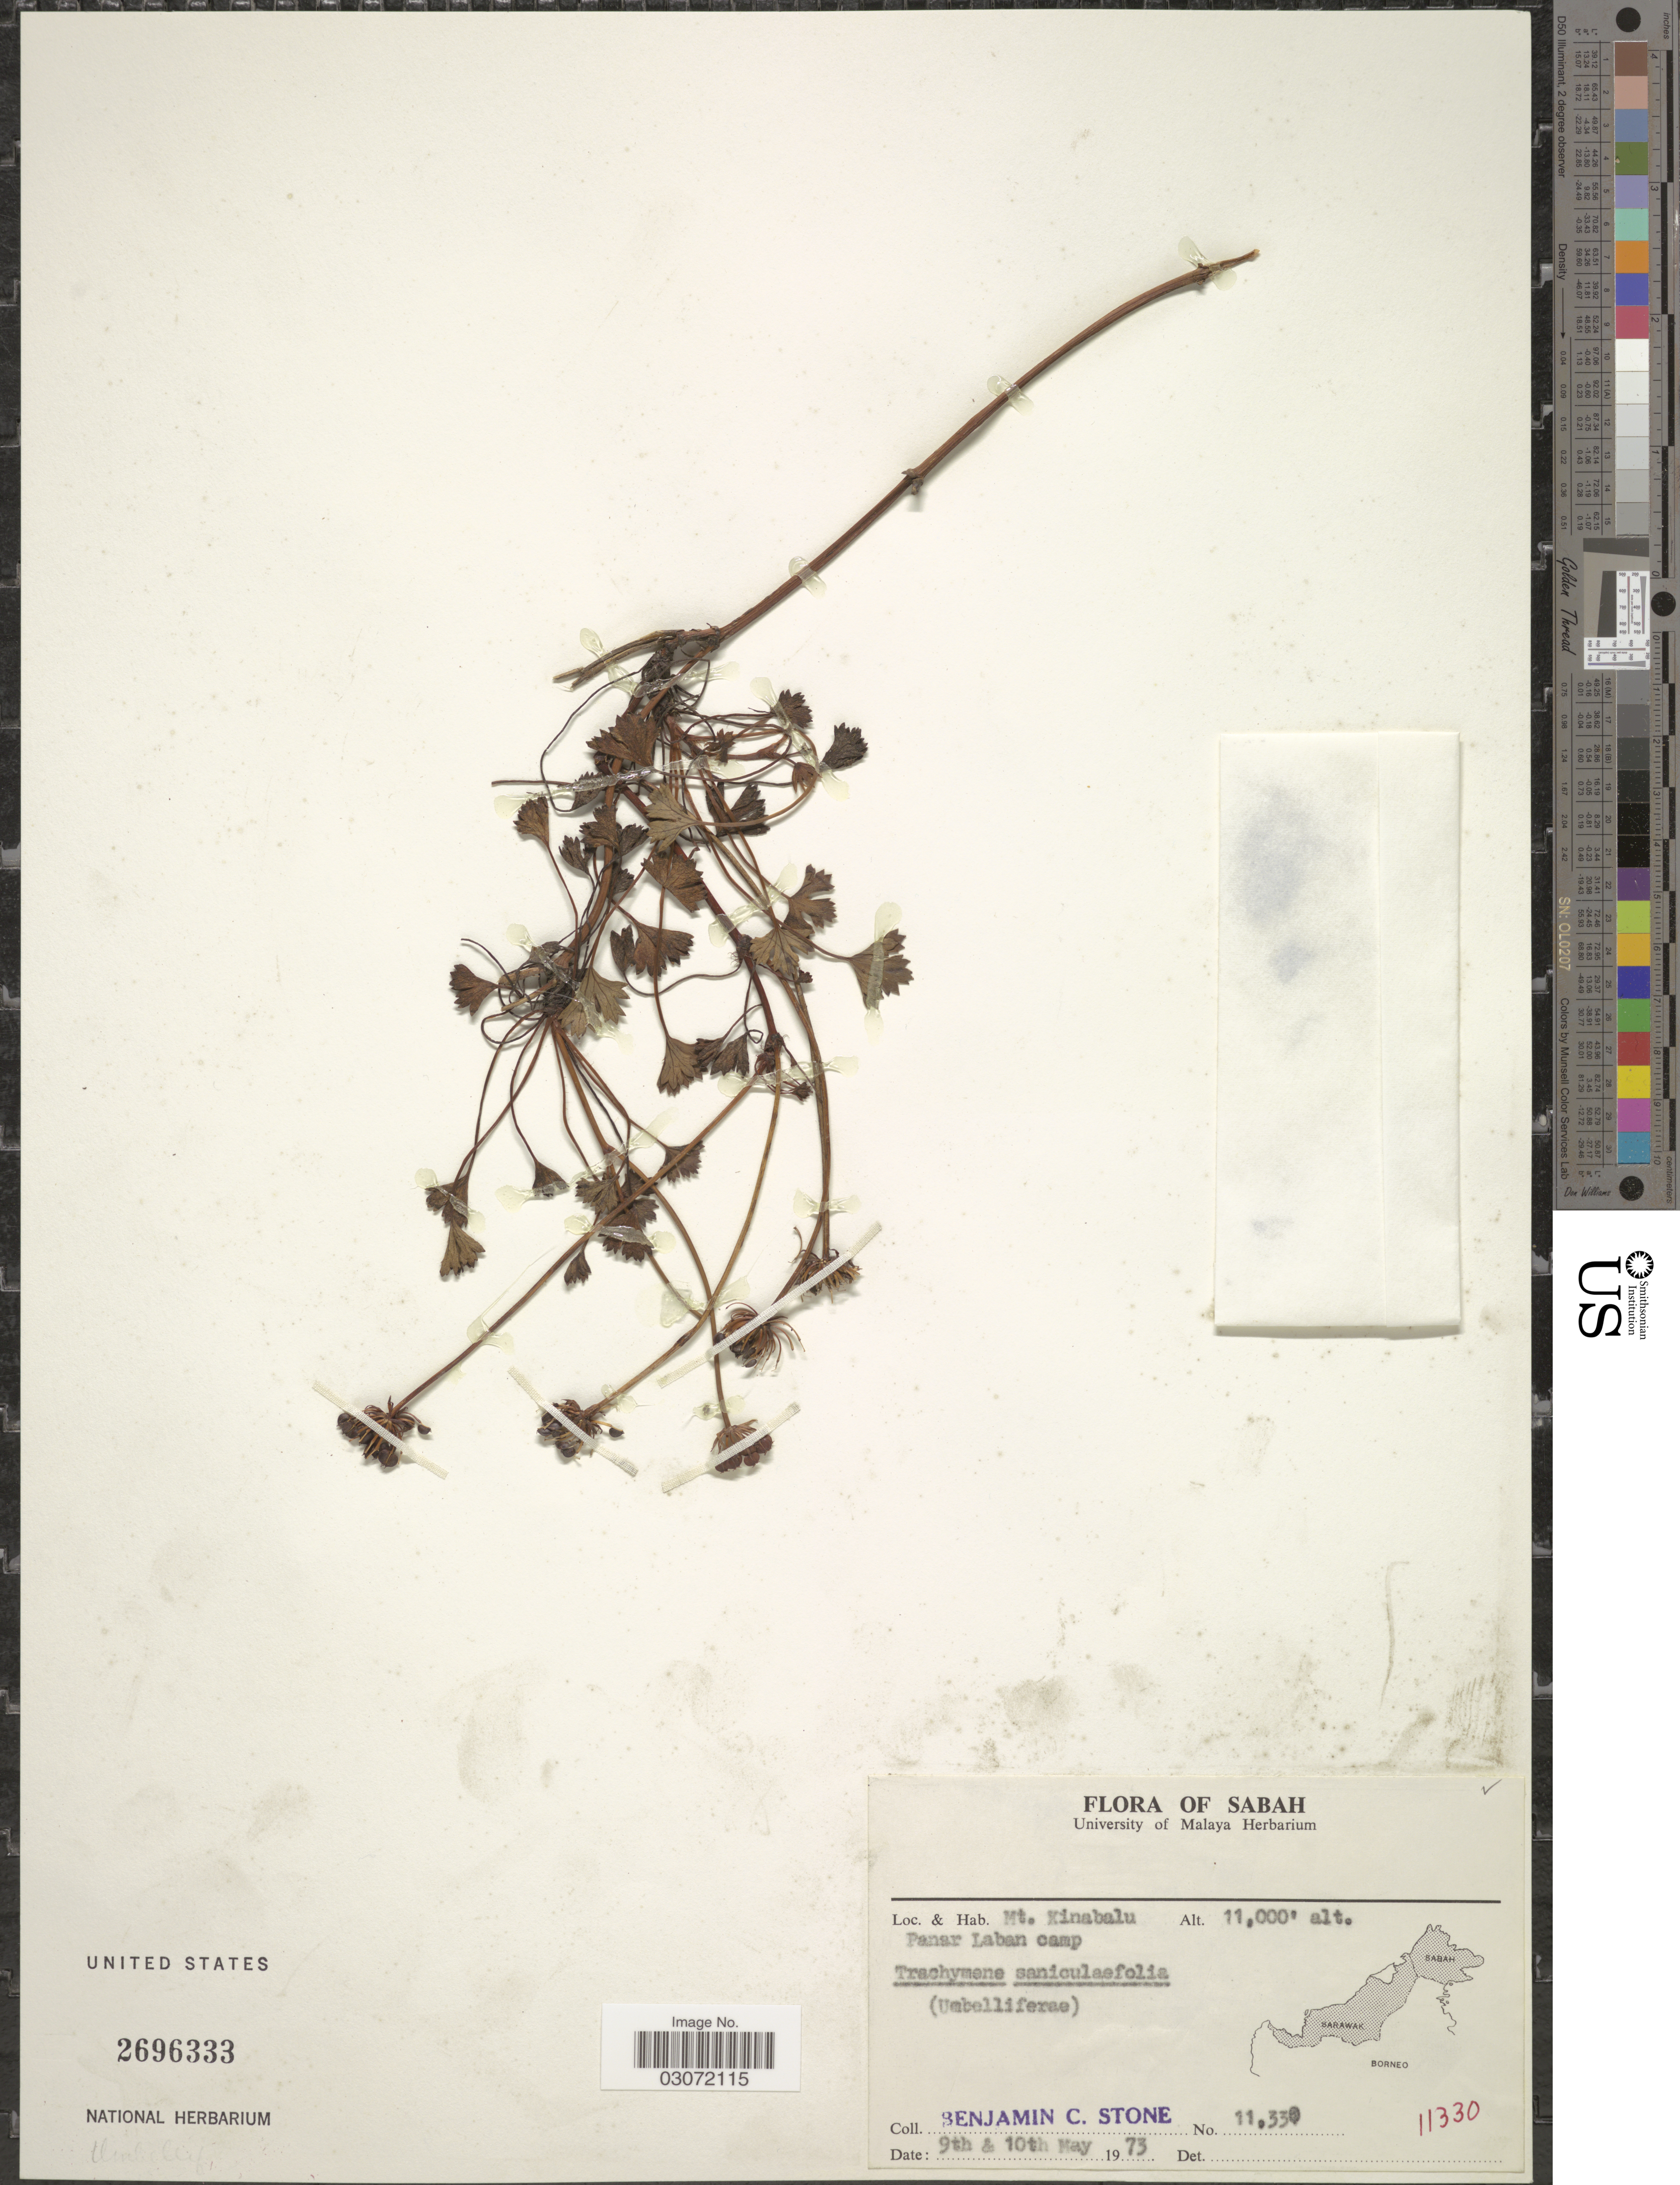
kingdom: Plantae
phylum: Tracheophyta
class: Magnoliopsida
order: Apiales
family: Araliaceae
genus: Trachymene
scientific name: Trachymene saniculaefolia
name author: Stapf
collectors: B. C. Stone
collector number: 11330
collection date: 1973-05-09/1973-05-10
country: Malaysia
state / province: Sabah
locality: Mt. Kinabalu. Panar Laban camp.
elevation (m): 3353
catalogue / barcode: US 2696333